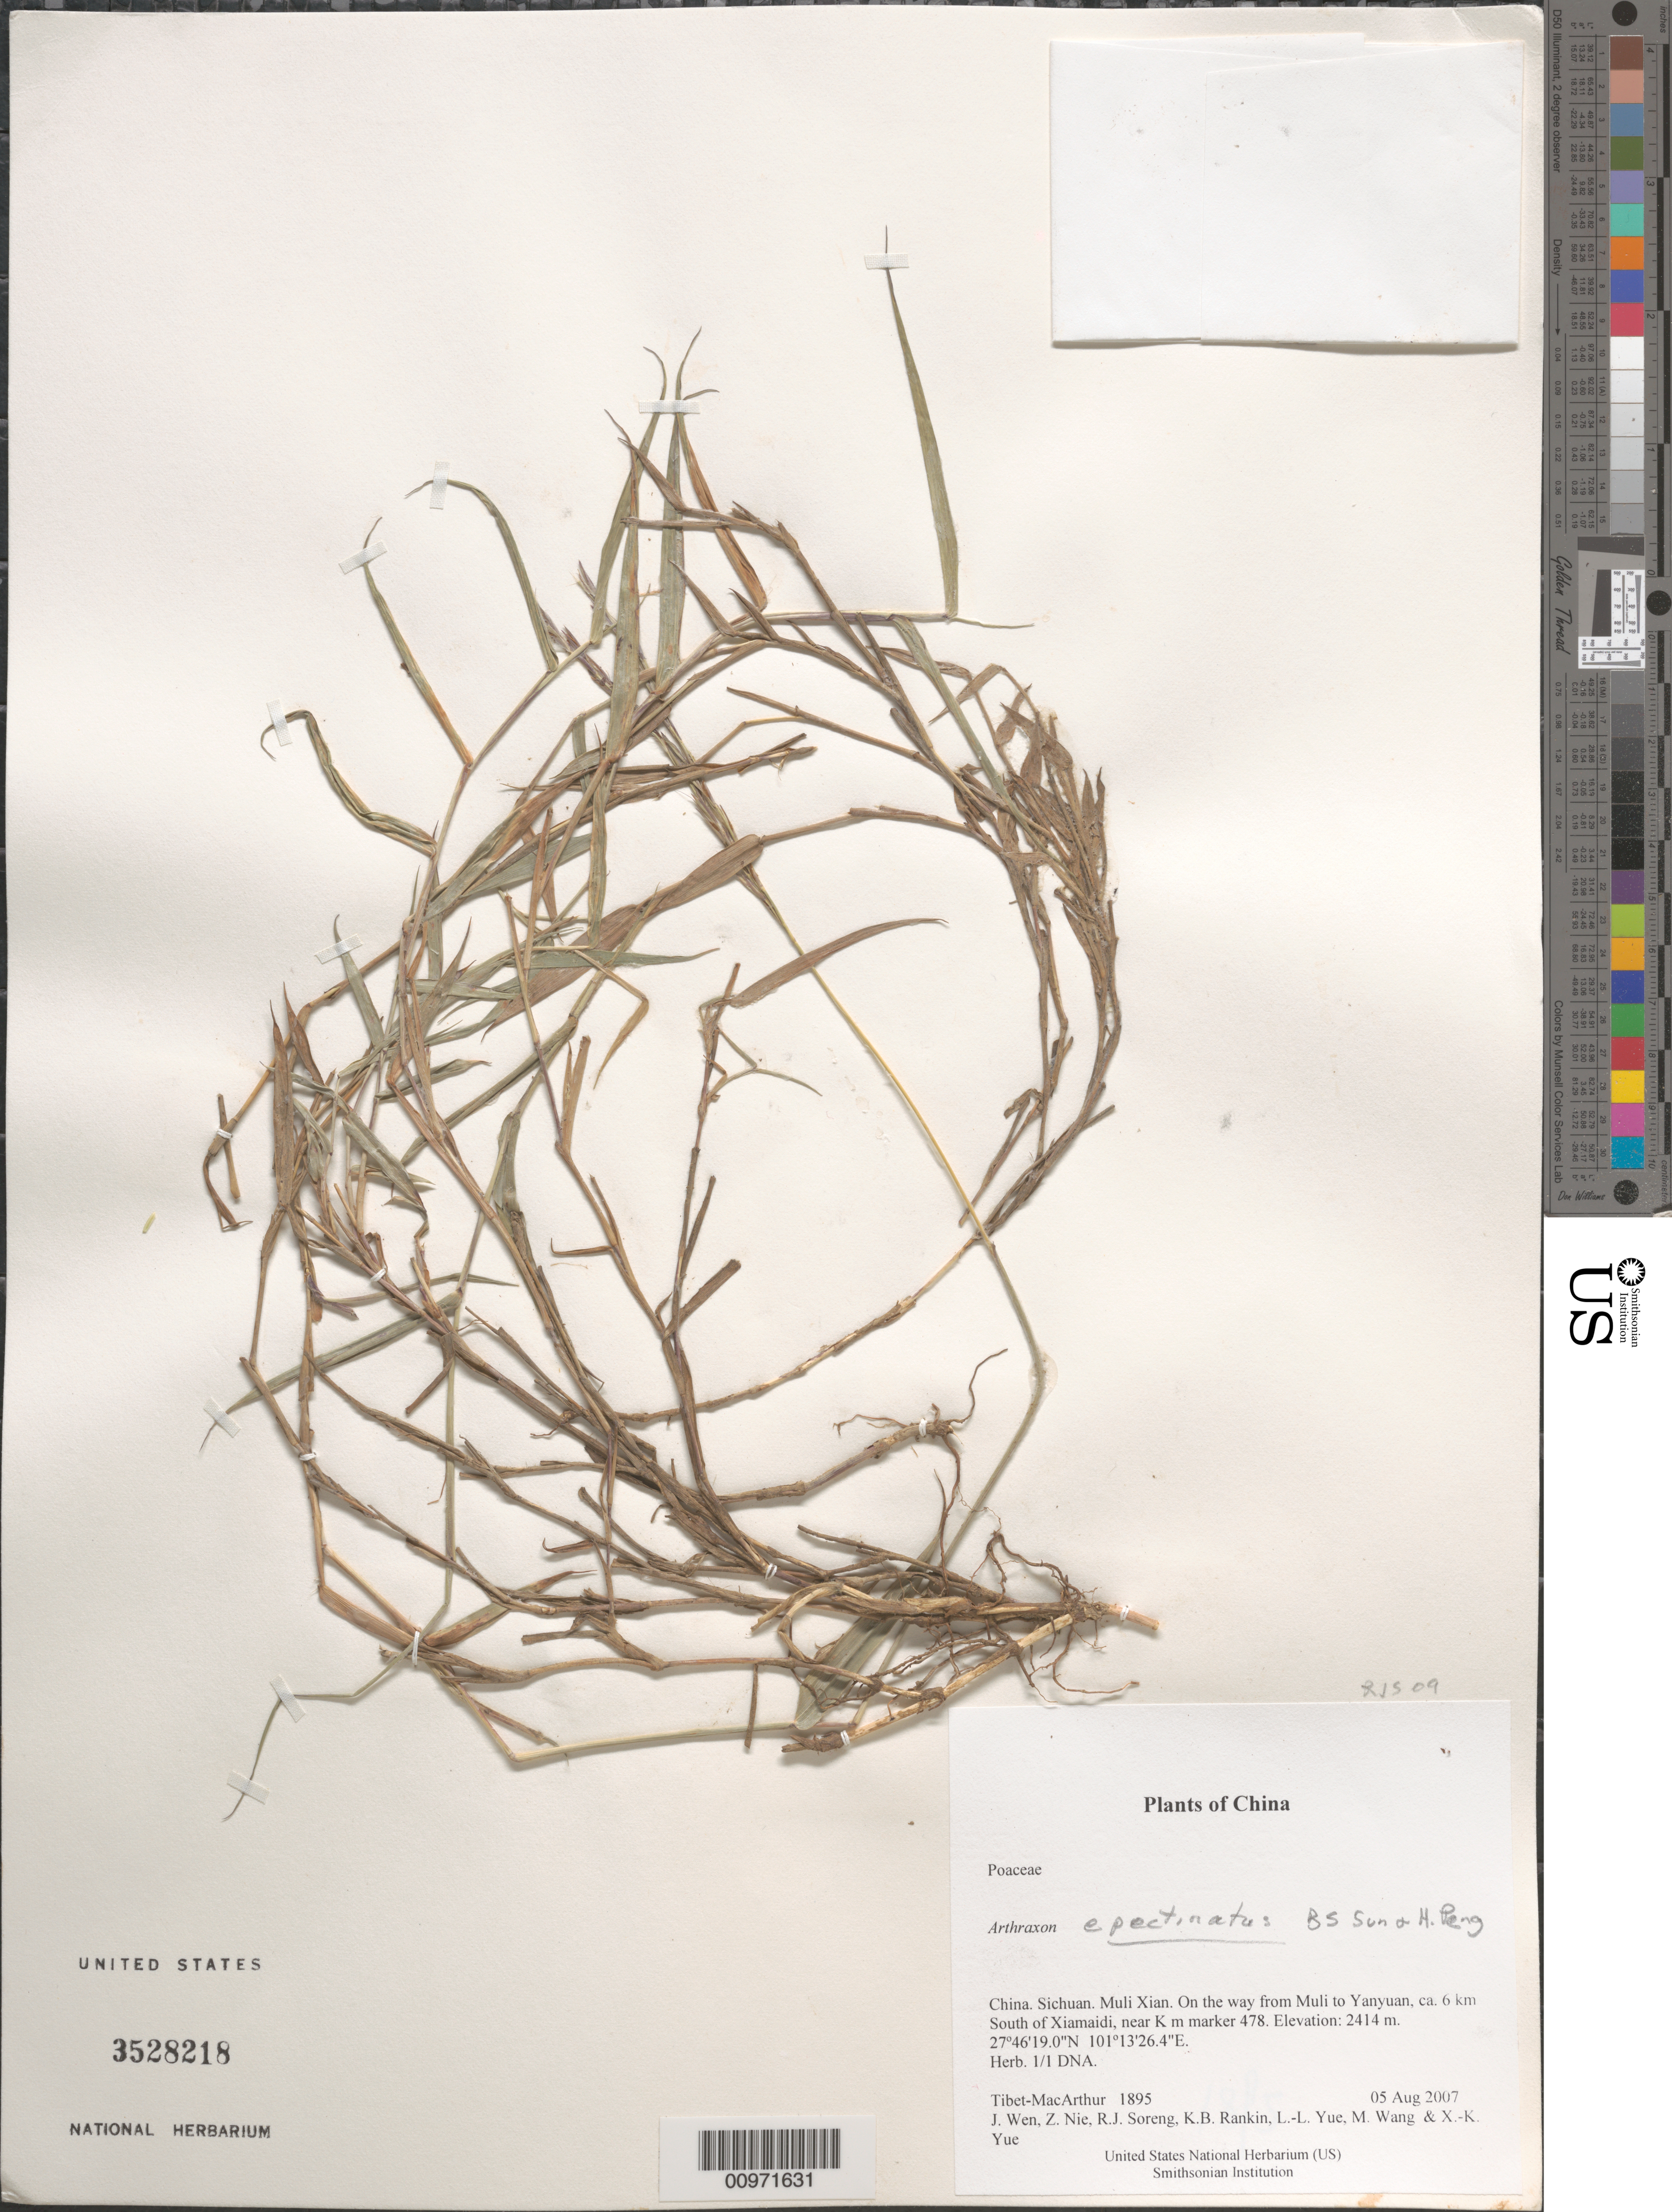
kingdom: Plantae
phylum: Tracheophyta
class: Liliopsida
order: Poales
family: Poaceae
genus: Arthraxon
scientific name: Arthraxon epectinatus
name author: B.S. Sun & H. Peng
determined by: Soreng, Robert J., Research Associate (BOT), Smithsonian Institution - National Museum of Natural History (UNITED STATES)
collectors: Tibet-MacArthur, J. Wen, Z. Nie, R. J. Soreng, K. Rankin, L. Yue, M. Wang & X. Yue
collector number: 1895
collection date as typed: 05 Aug 2007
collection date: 2007-08-05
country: China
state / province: Sichuan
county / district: Muli Xian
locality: On the way from Muli to Yanyuan, ca. 6 km South of Xiamaidi, near K m marker 478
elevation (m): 2414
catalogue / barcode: US 3528218